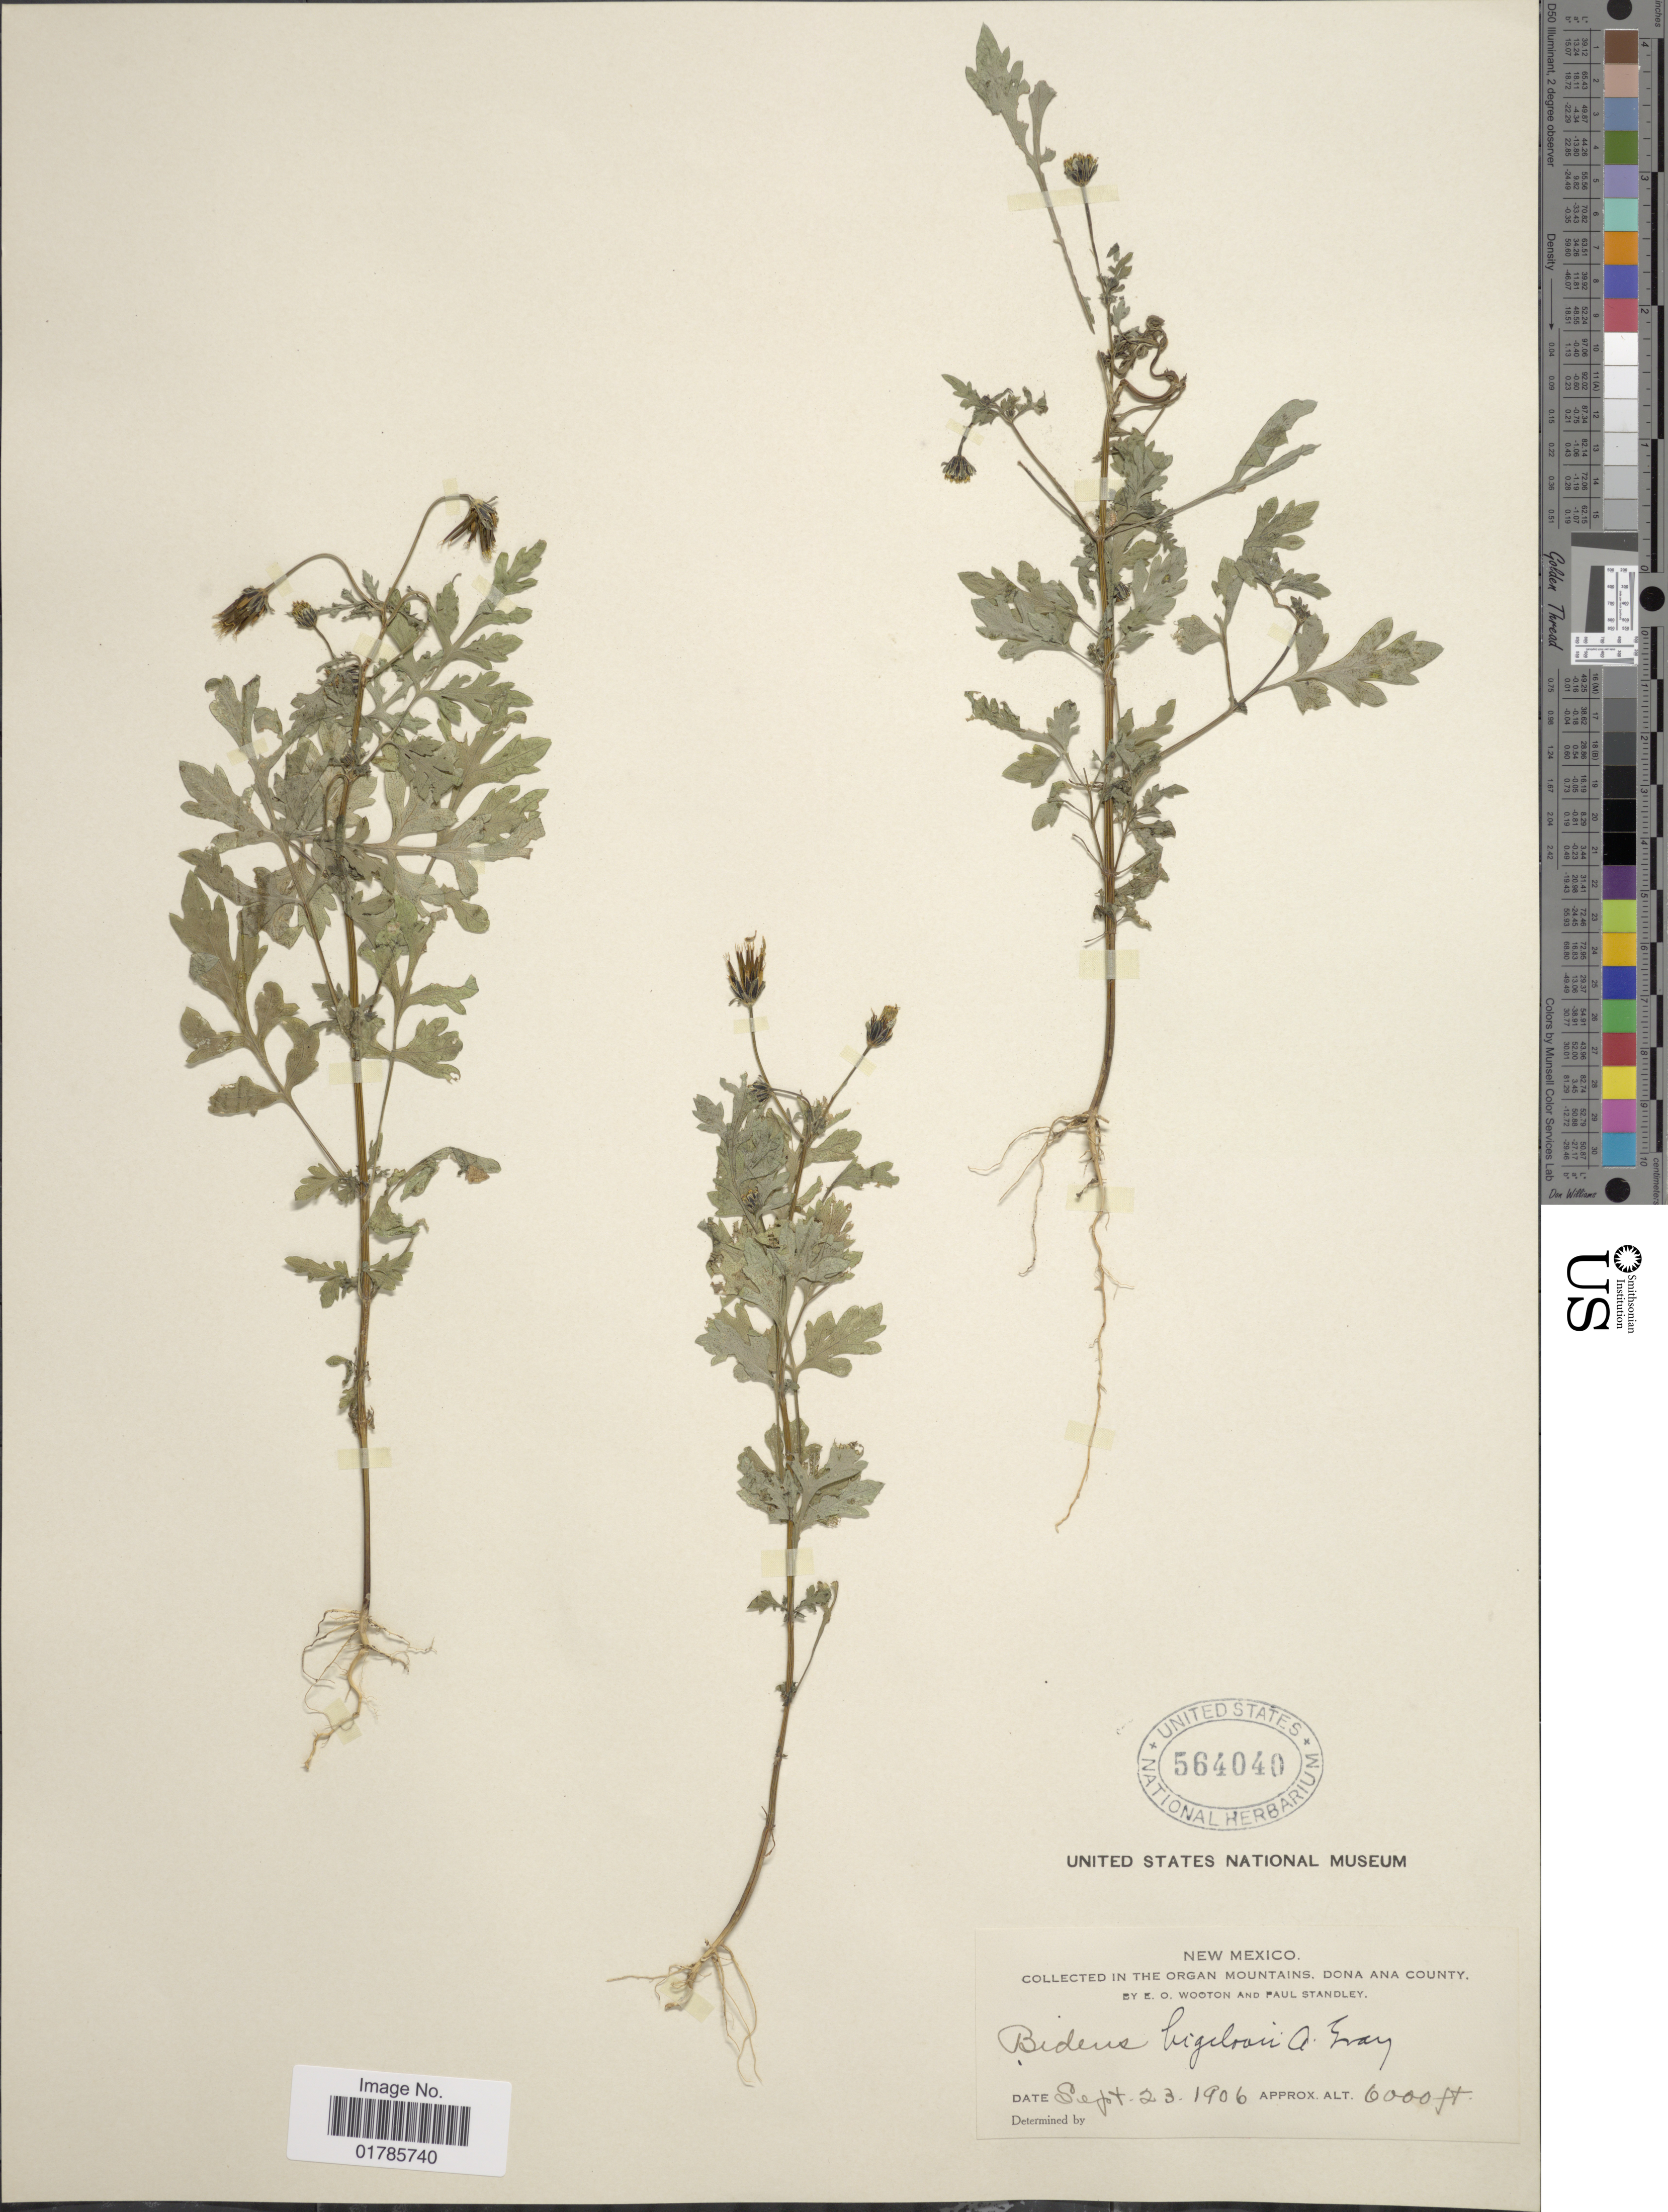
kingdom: Plantae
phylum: Tracheophyta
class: Magnoliopsida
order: Asterales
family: Asteraceae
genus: Bidens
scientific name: Bidens bigelovii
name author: A. Gray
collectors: E. O. Wooton & P. C. Standley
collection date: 1906-09-23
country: United States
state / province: New Mexico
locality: In the Organ Mountains, Dona Ana County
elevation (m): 1829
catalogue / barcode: US 564040